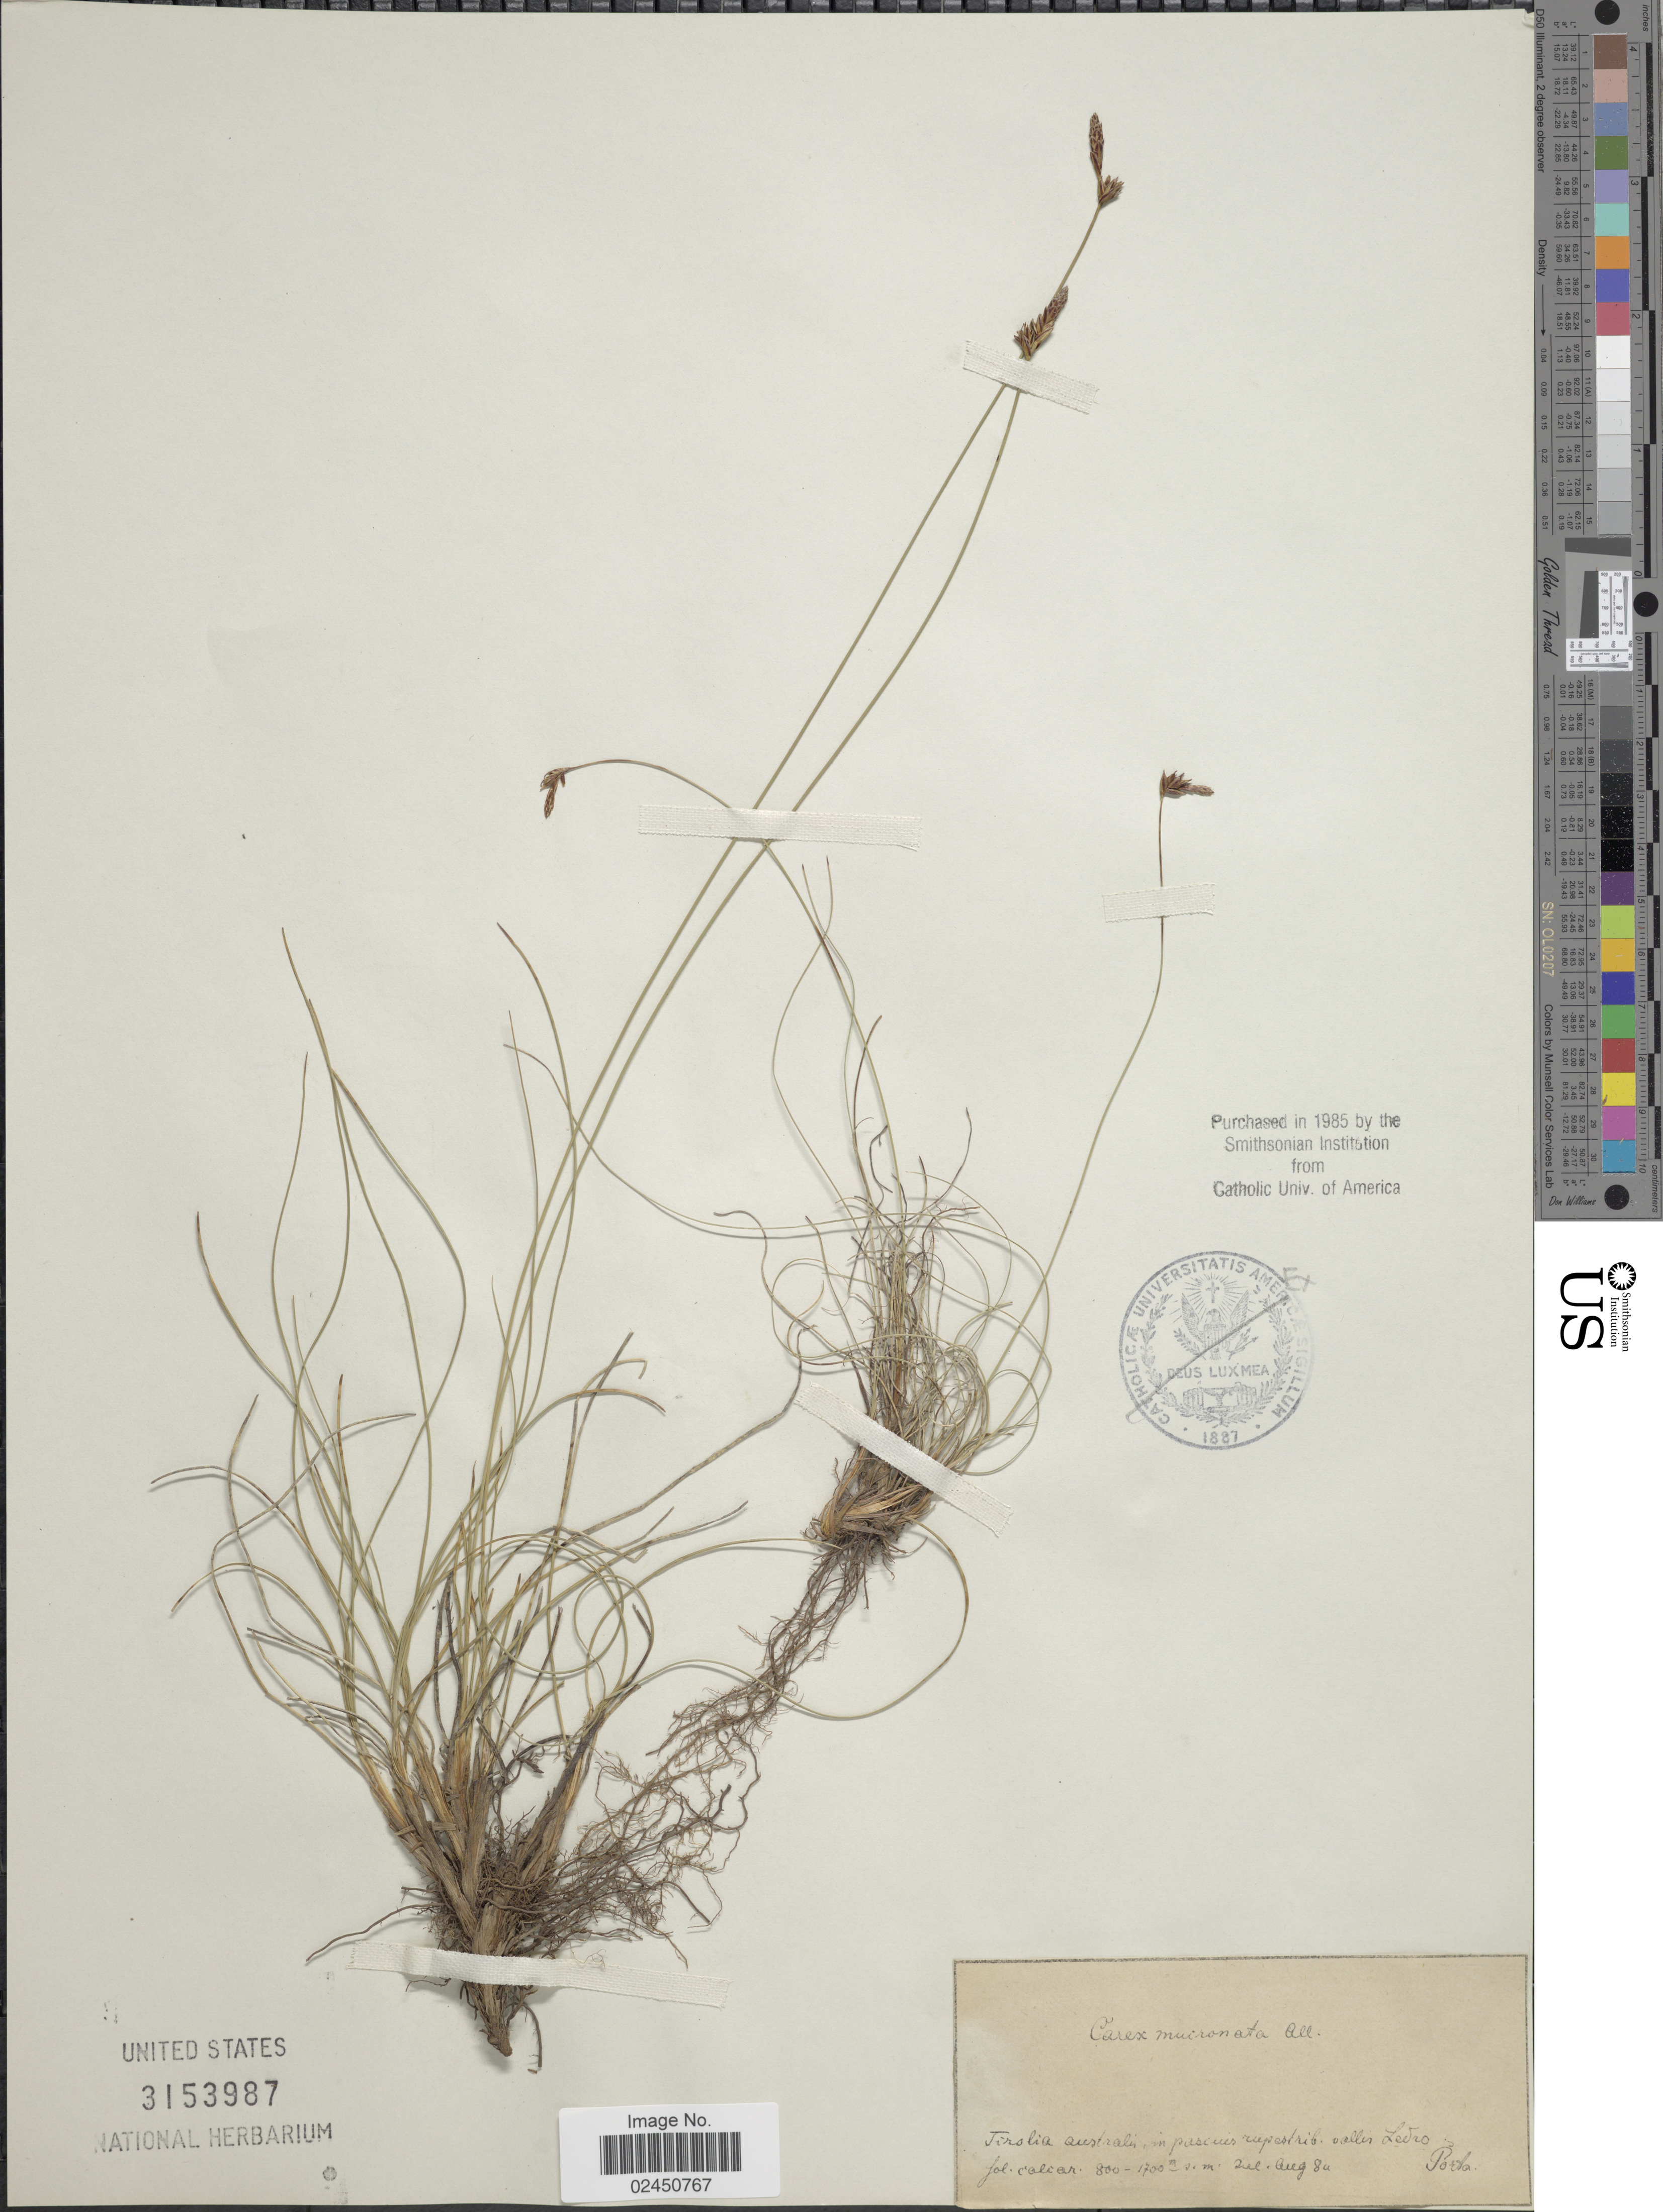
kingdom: Plantae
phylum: Tracheophyta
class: Liliopsida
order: Poales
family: Cyperaceae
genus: Carex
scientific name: Carex mucronata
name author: All.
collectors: -- Porta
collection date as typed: Transcribed d/m/y: /7/84 to /8/84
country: Italy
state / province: Trentino-Alto Adige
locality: Tirolia australi, vallis Ledro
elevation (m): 800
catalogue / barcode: US 3153987